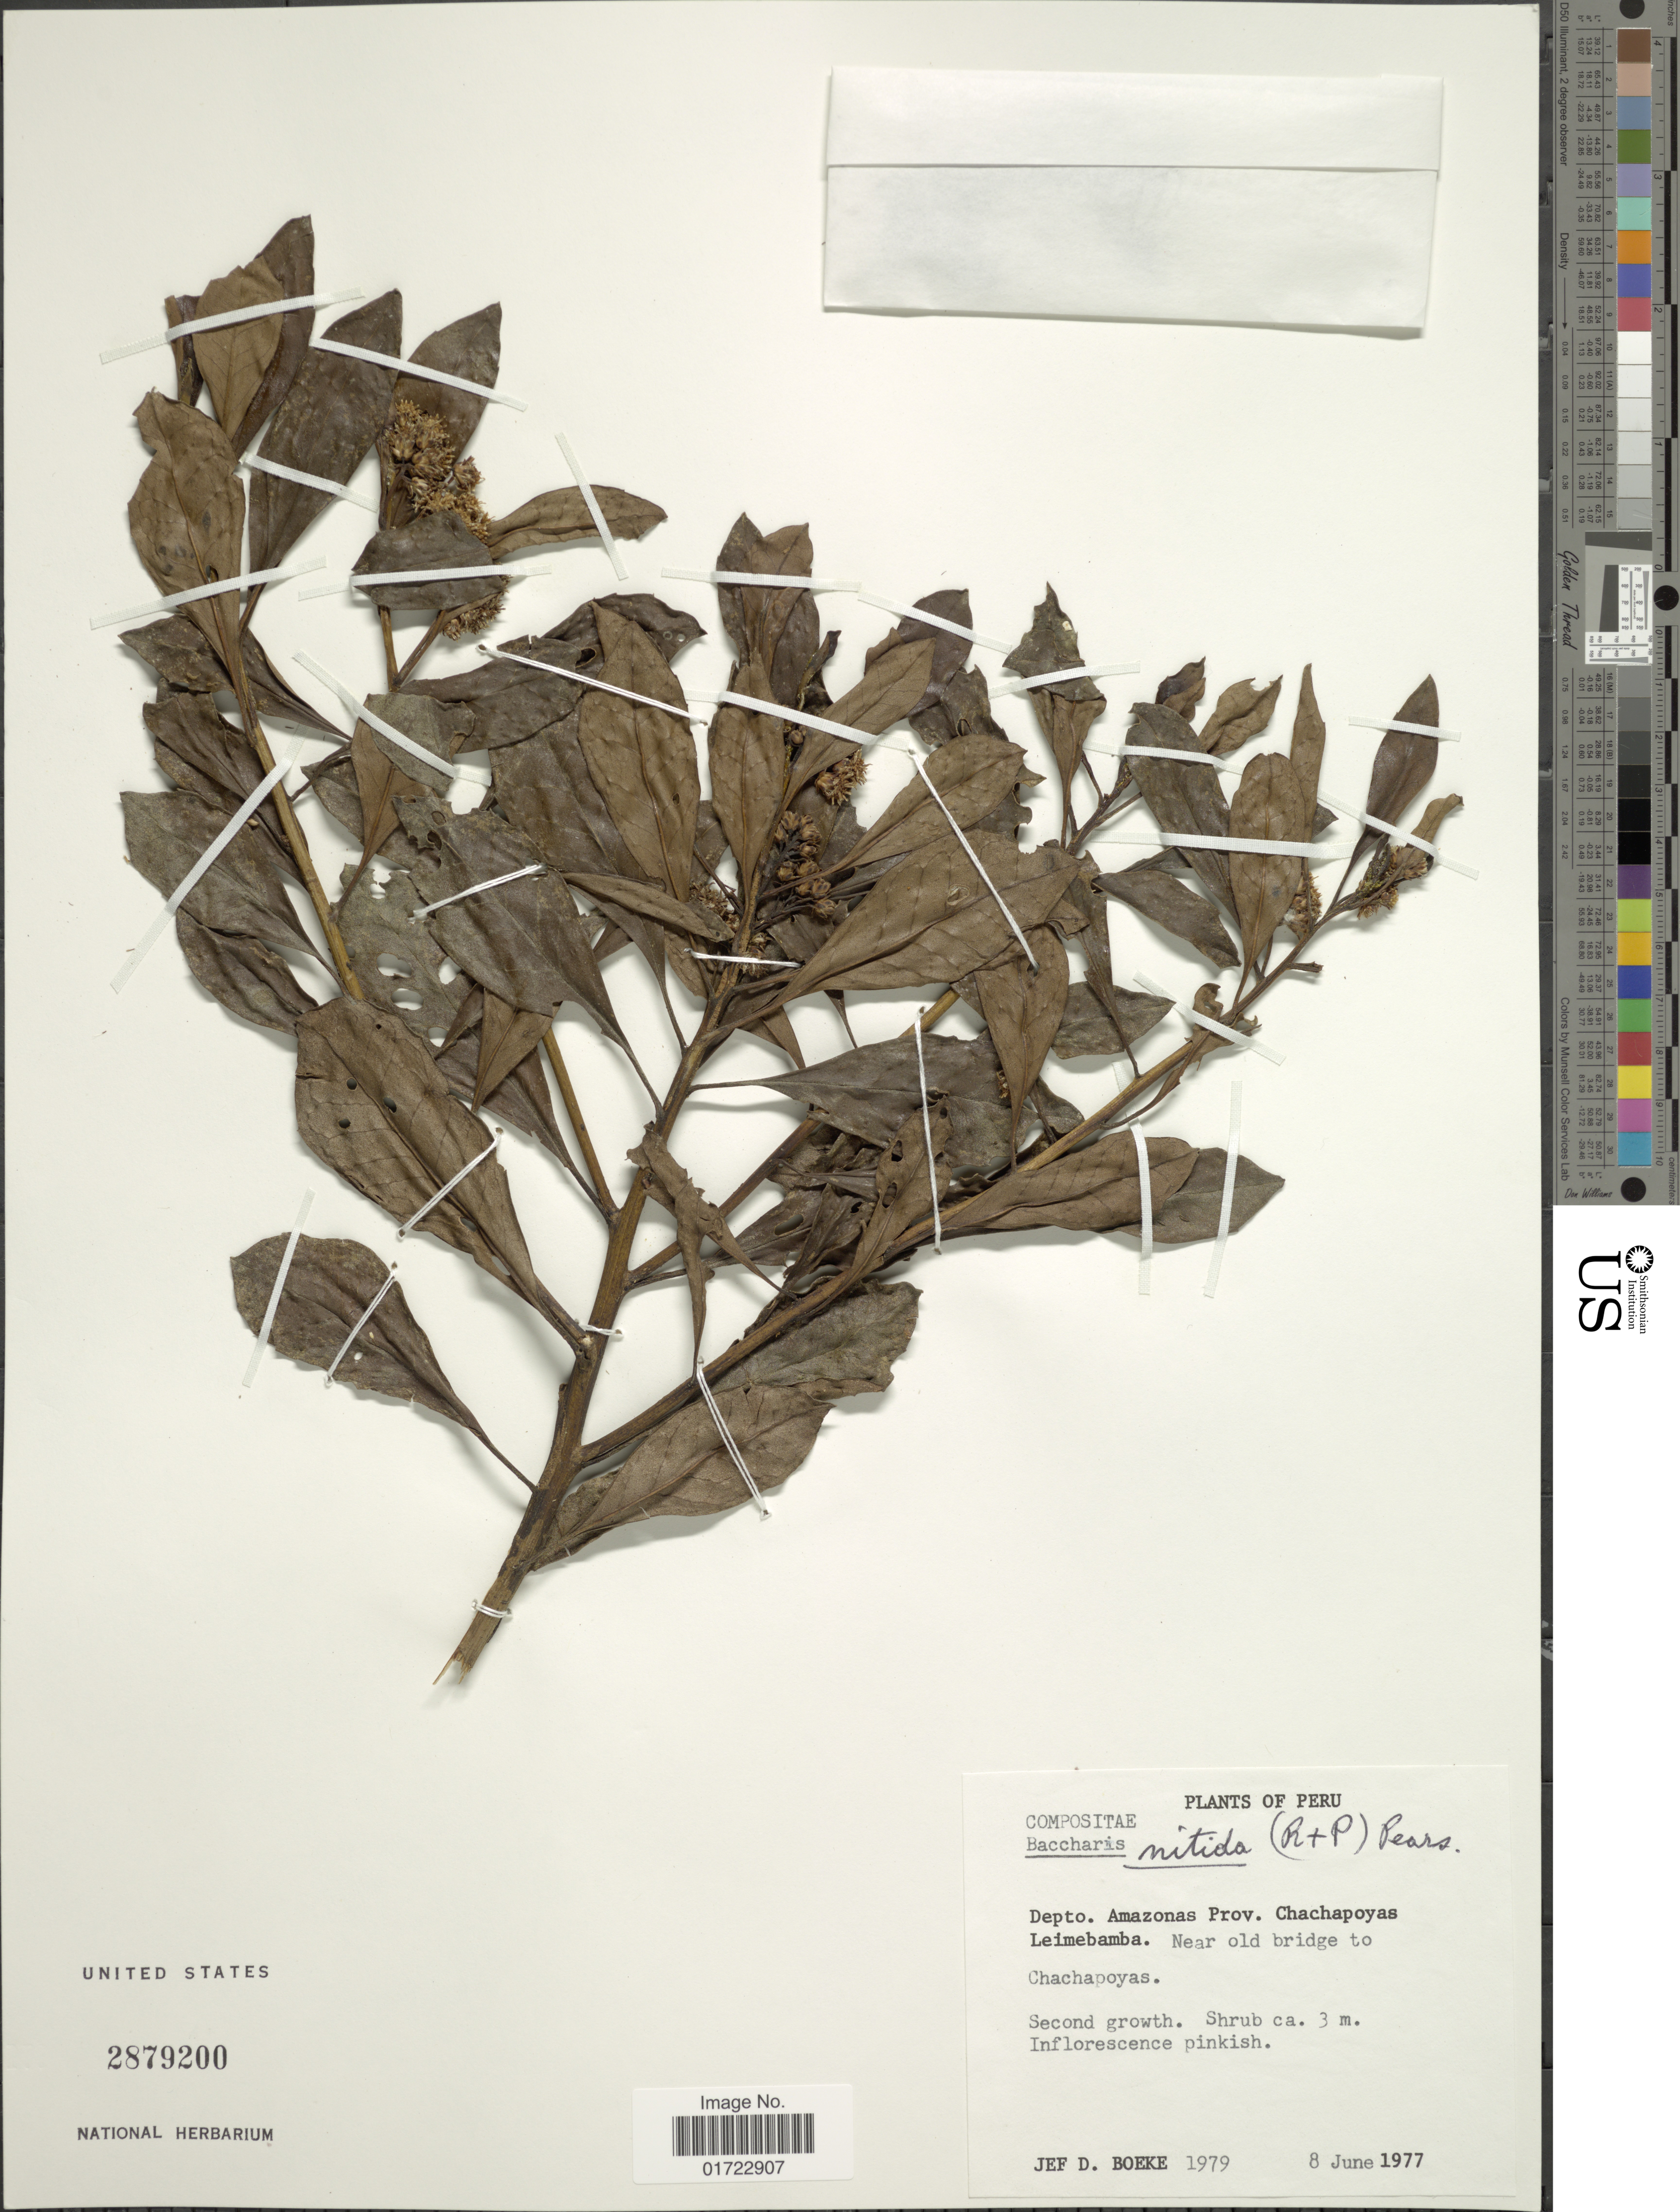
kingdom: Plantae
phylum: Tracheophyta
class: Magnoliopsida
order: Asterales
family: Asteraceae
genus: Baccharis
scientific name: Baccharis nitida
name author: (Ruiz & Pav.) Pers.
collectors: J. D. Boeke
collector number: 1979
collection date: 1977-06-08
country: Peru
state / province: Amazonas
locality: Prov. Chachopoyas Leimebamba. Near old bridge to Chachapoyas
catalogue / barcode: US 2879200